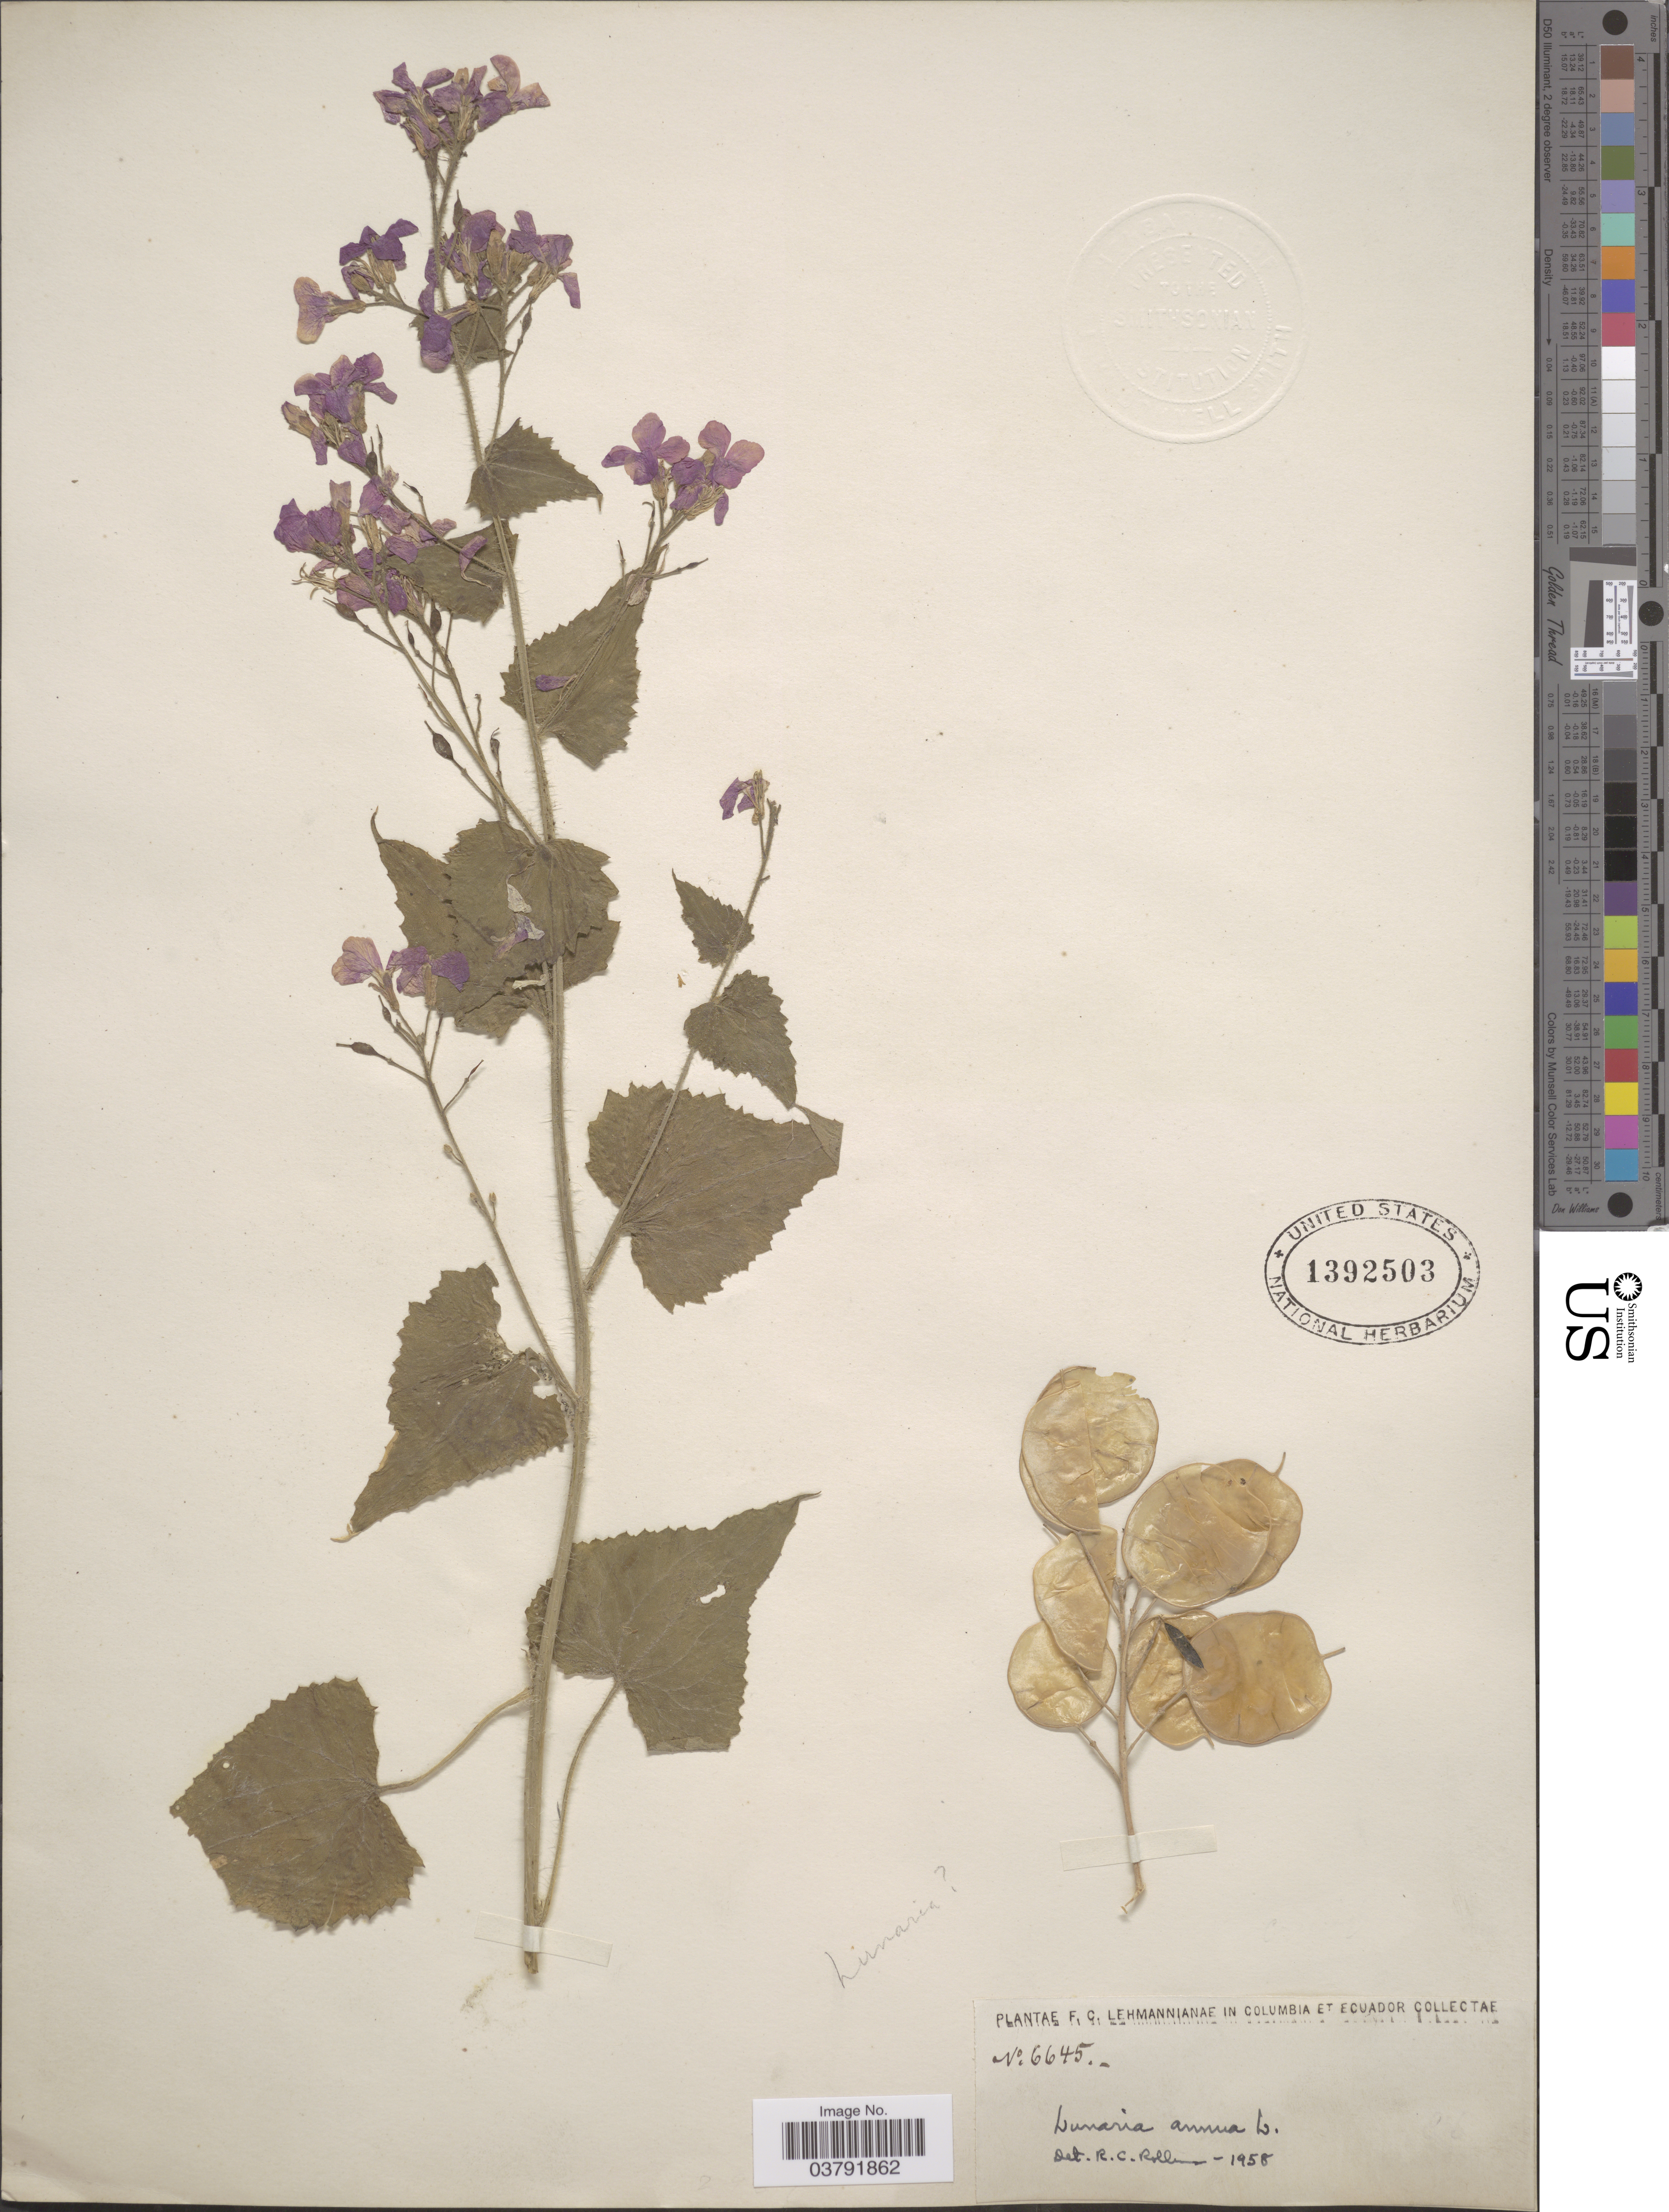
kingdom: Plantae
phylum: Tracheophyta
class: Magnoliopsida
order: Brassicales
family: Brassicaceae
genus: Lunaria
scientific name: Lunaria annua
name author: L.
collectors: F. C. Lehmann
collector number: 6645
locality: Columbia et Ecuador.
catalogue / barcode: US 1392503